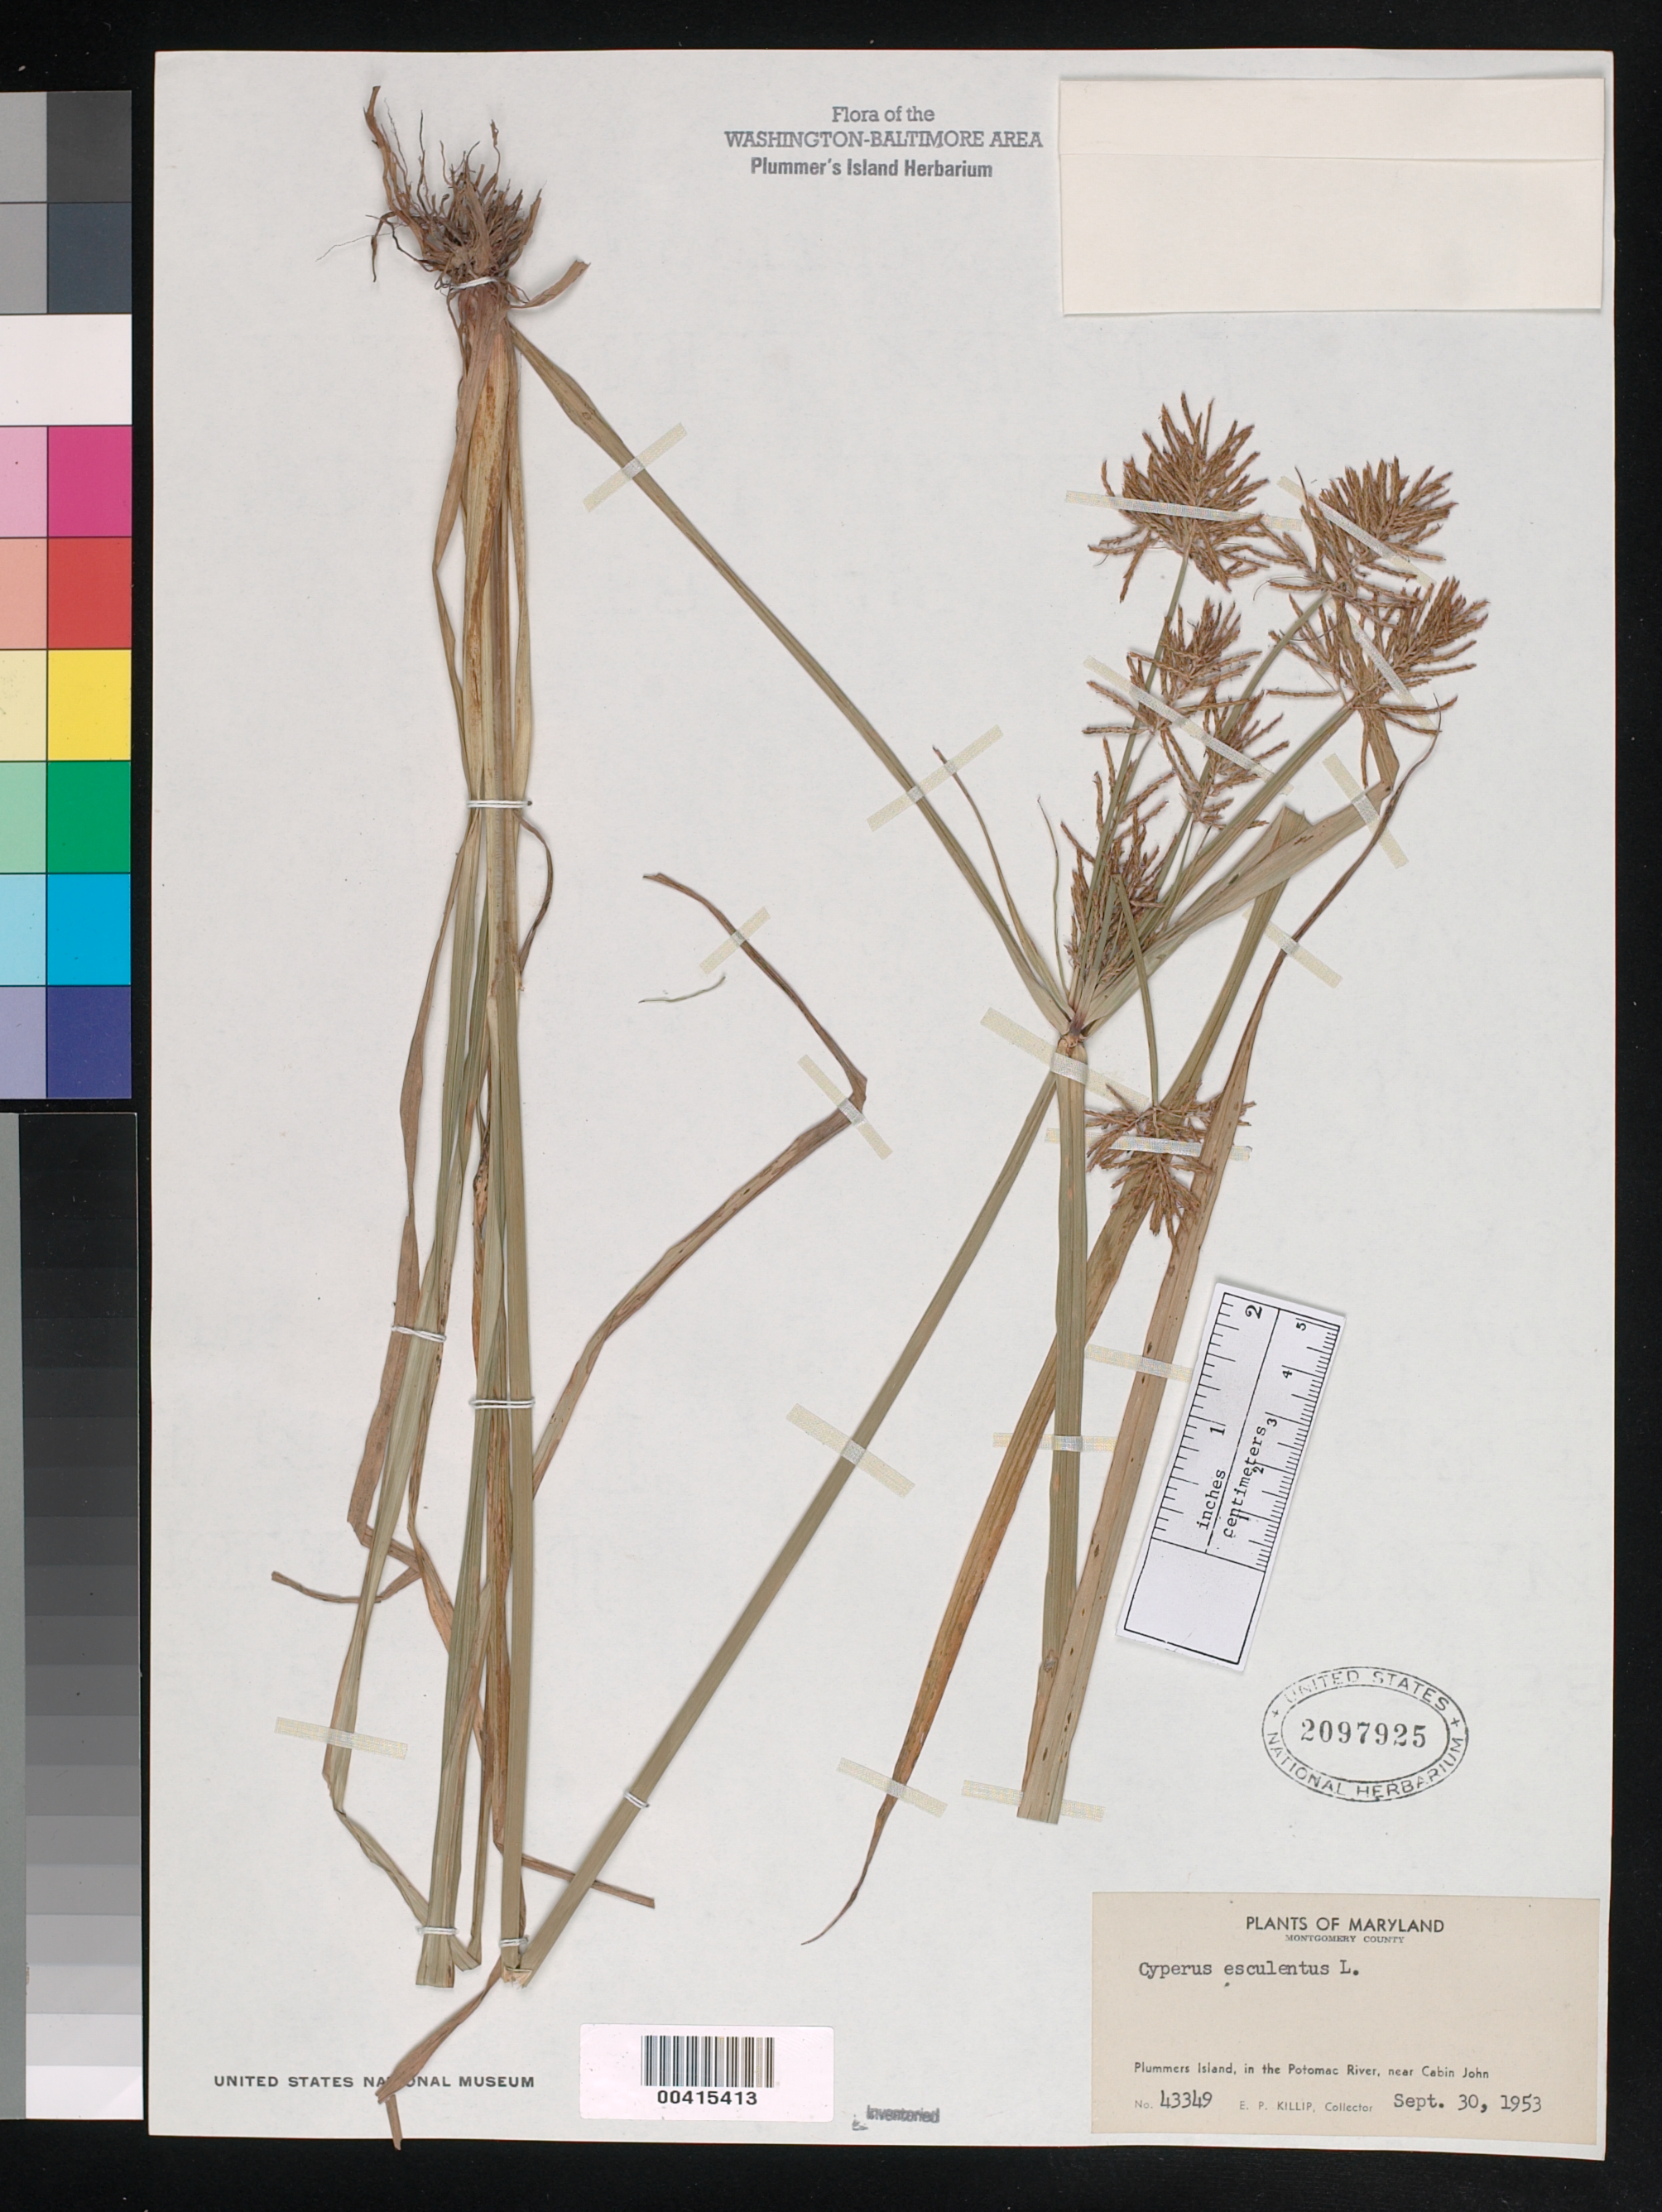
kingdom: Plantae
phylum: Tracheophyta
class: Liliopsida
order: Poales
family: Cyperaceae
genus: Cyperus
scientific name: Cyperus esculentus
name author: L.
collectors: E. P. Killip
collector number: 43349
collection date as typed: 30 Sep 1953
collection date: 1953-09-30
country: United States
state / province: Maryland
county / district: Montgomery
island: Plummers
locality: Plummer's Island C. & O. Canal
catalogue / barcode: US 2097925